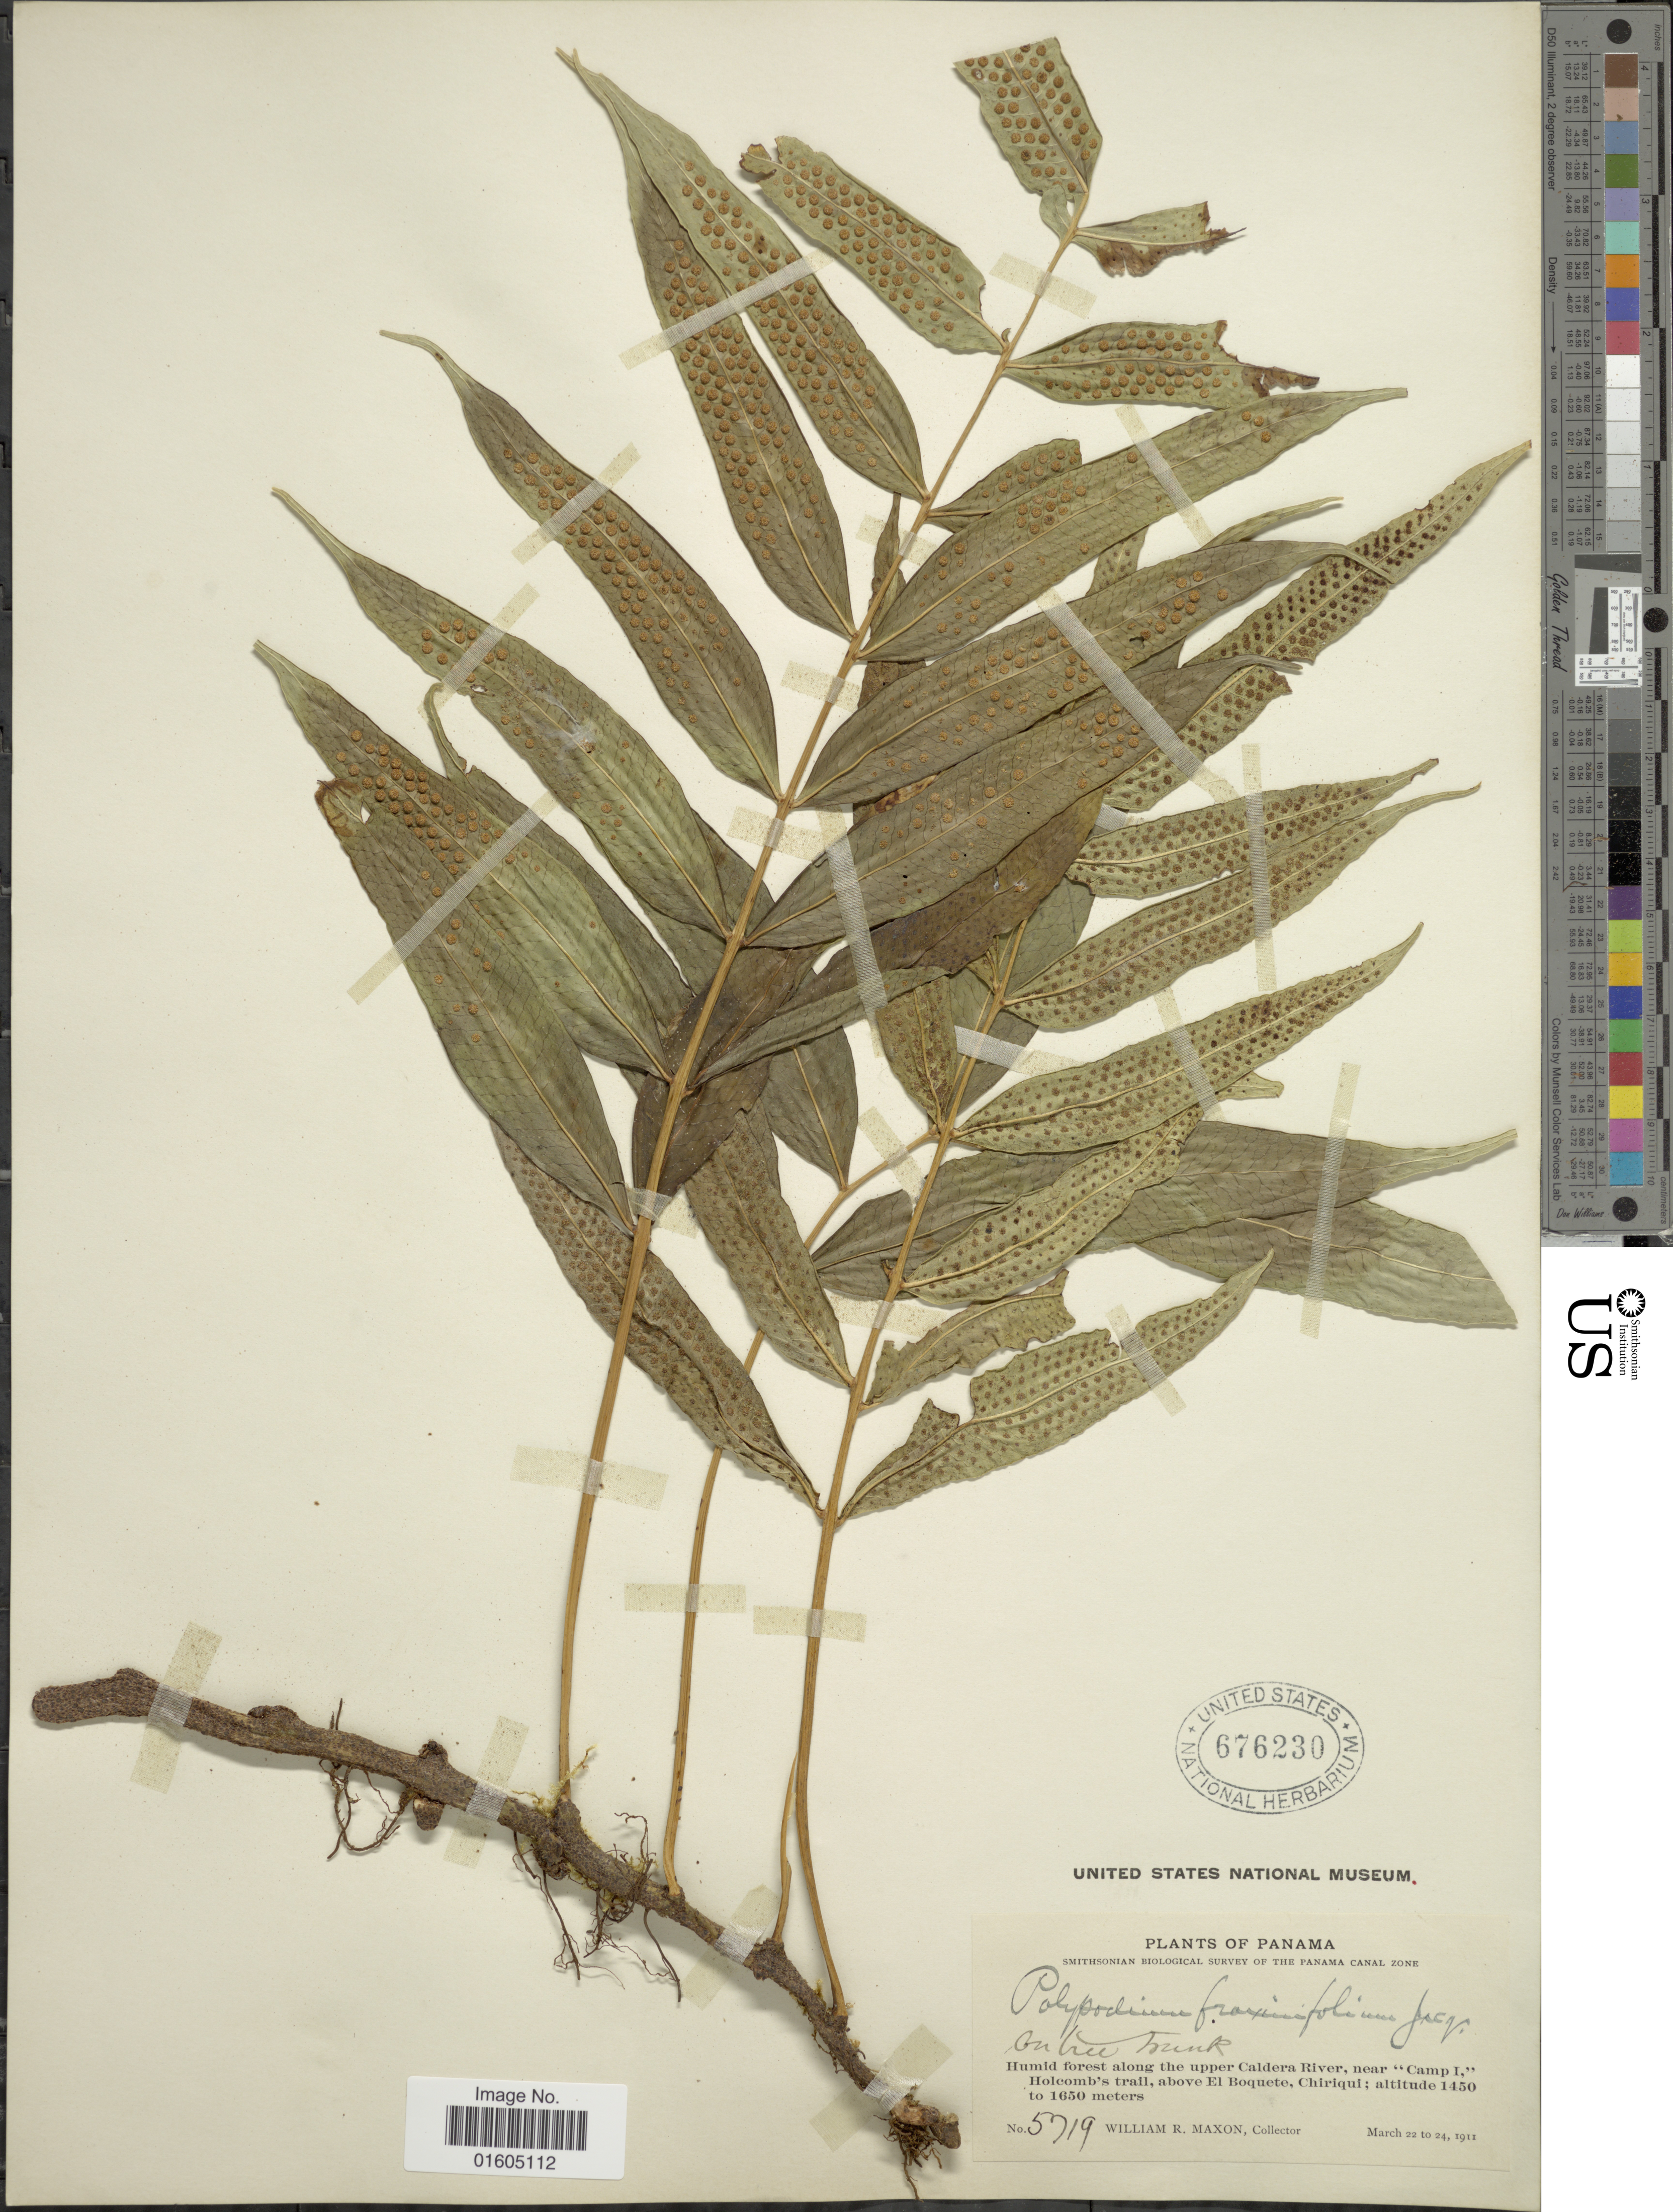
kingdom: Plantae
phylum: Tracheophyta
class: Polypodiopsida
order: Polypodiales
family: Polypodiaceae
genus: Serpocaulon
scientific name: Serpocaulon fraxinifolium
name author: (Jacq.) A.R. Sm.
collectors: W. R. Maxon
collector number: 5719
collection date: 1911-03-22/1911-03-24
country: Panama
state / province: Chiriqui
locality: Panama. Humid forest along the upper Caldera RIver, near "Camp I," Holcomb's trail, above El Boquete, Chiriqui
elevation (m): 1450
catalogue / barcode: US 676230